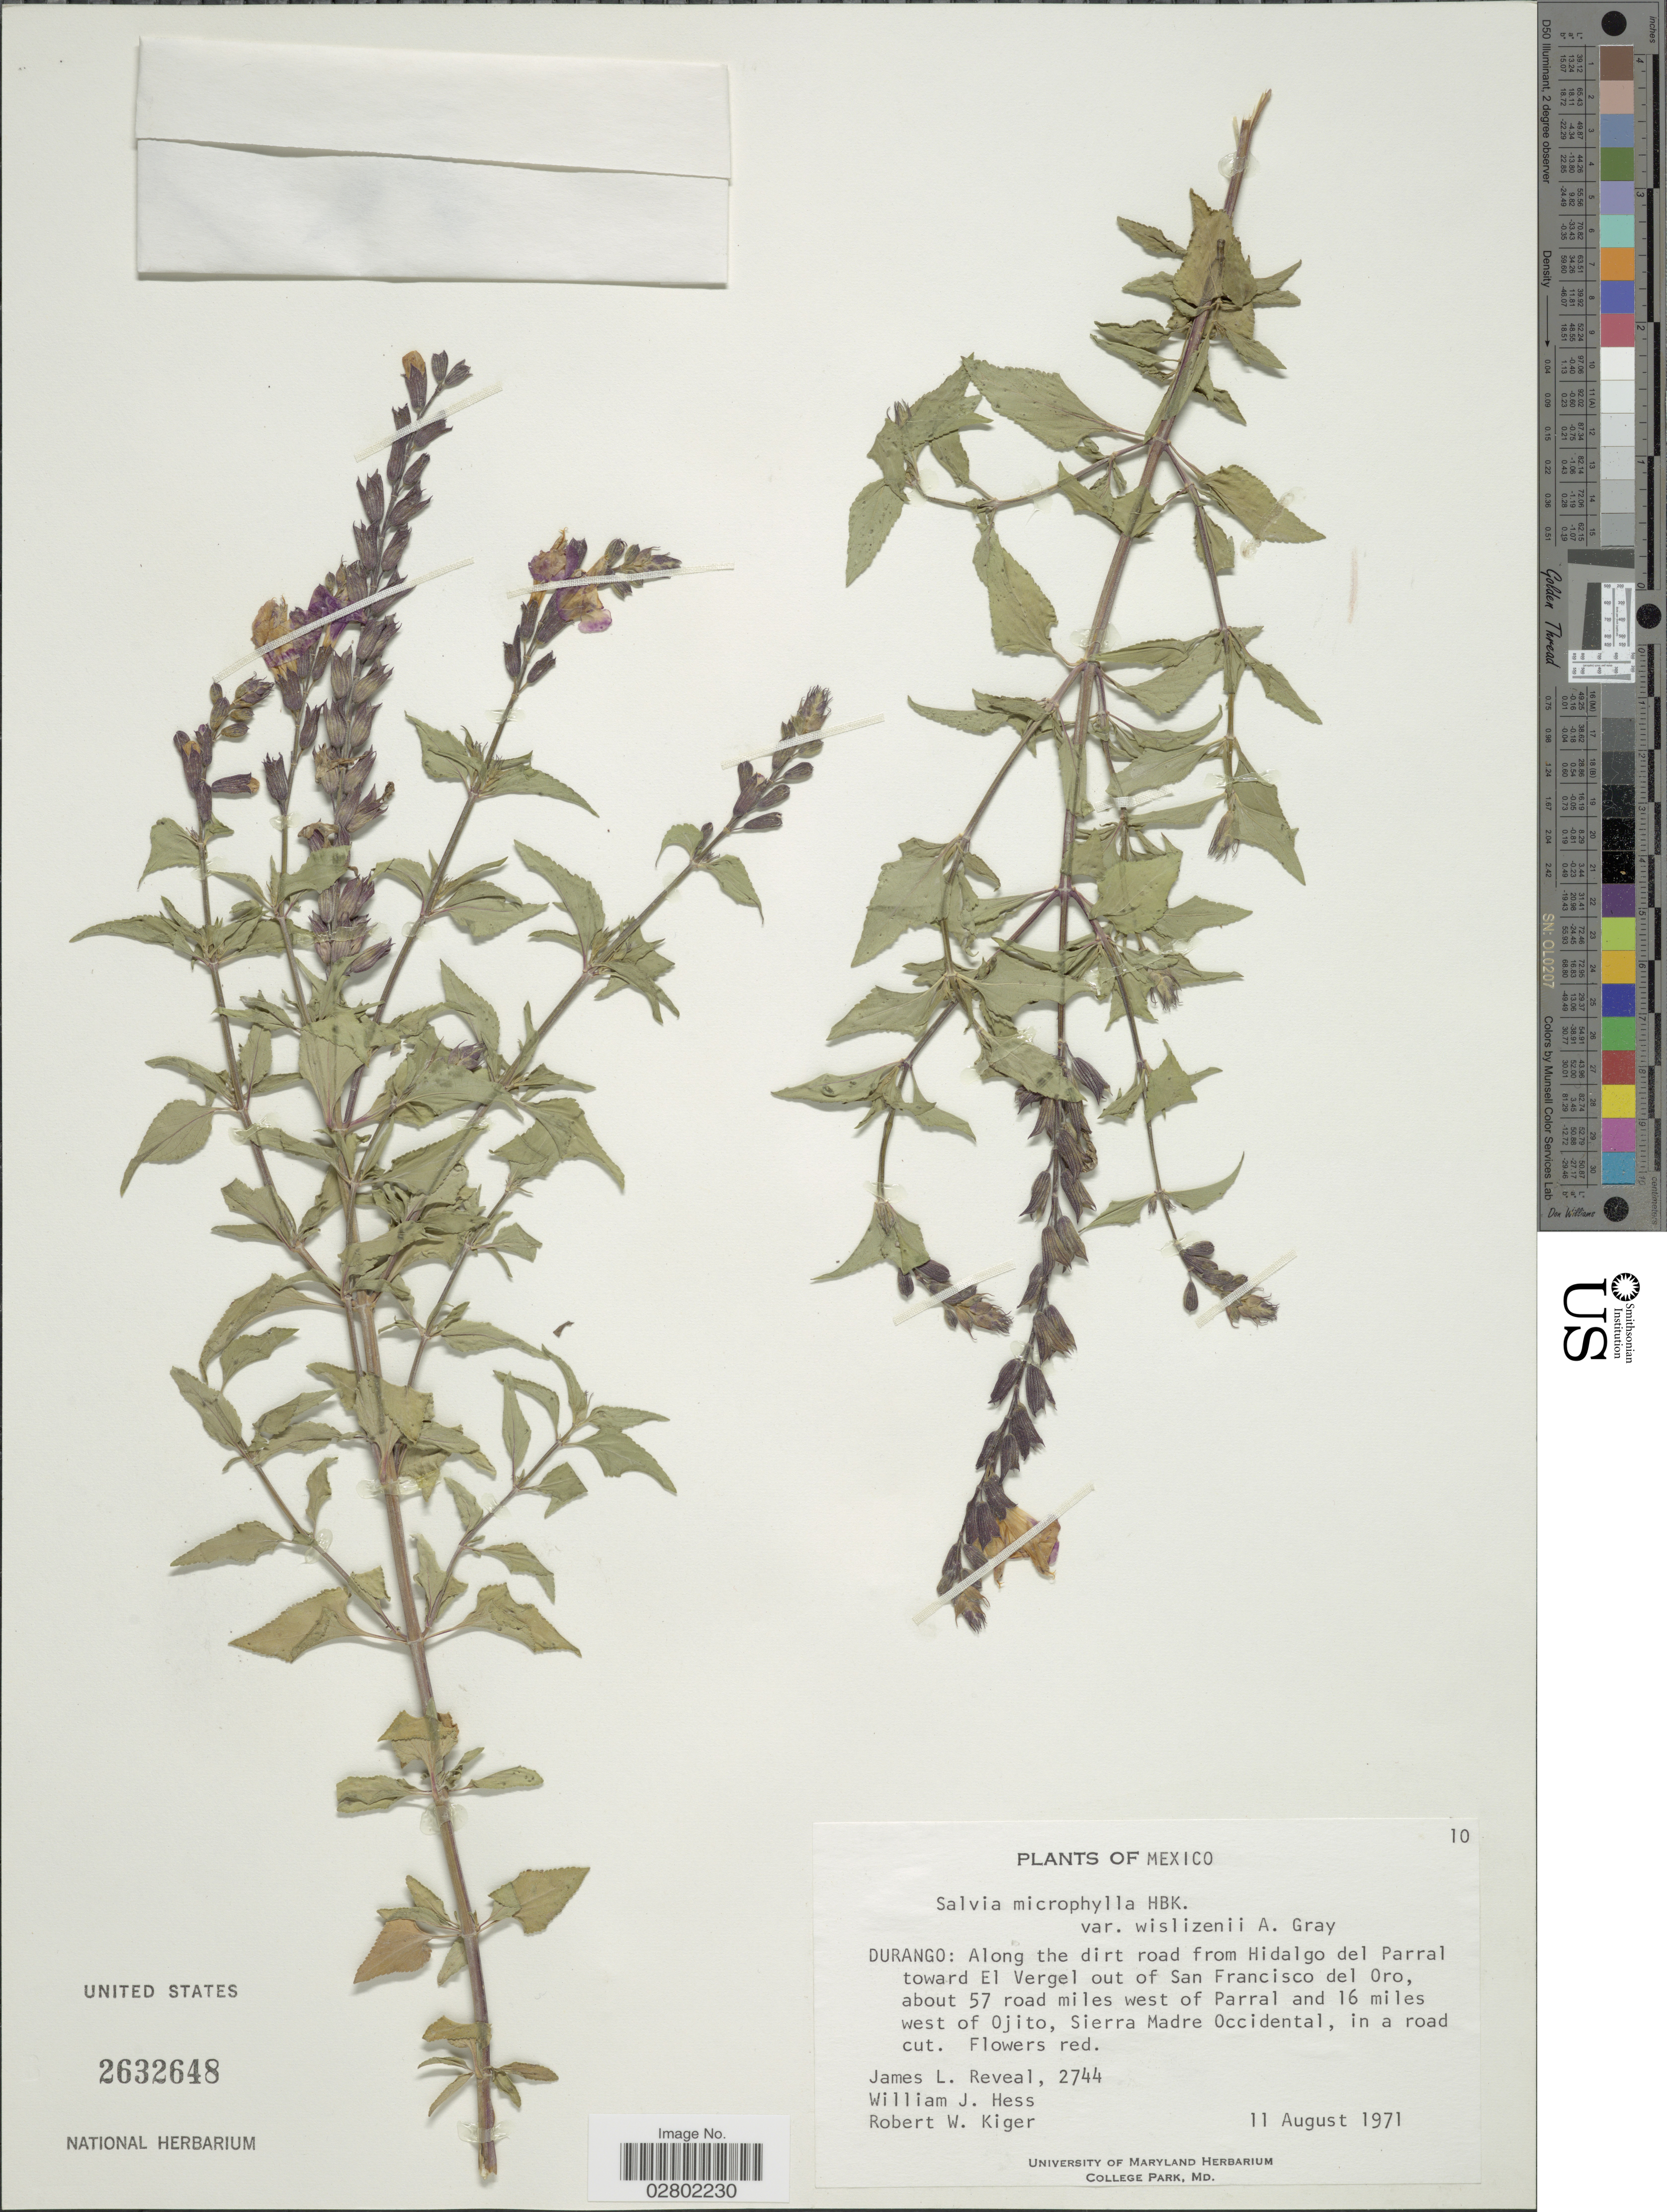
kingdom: Plantae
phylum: Tracheophyta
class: Magnoliopsida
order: Lamiales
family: Lamiaceae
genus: Salvia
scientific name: Salvia microphylla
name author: Kunth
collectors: J. L. Reveal, W. Hess & R. Kiger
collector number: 2744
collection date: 1971-08-11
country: Mexico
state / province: Durango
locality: Along the dirt road from Hidalgo del Parral toward El Vergel out of San Francisco del Oro, about 57 road miles west of Parral and 16 miles west of Ojito, Sierra Madre Occidental.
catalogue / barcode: US 2632648